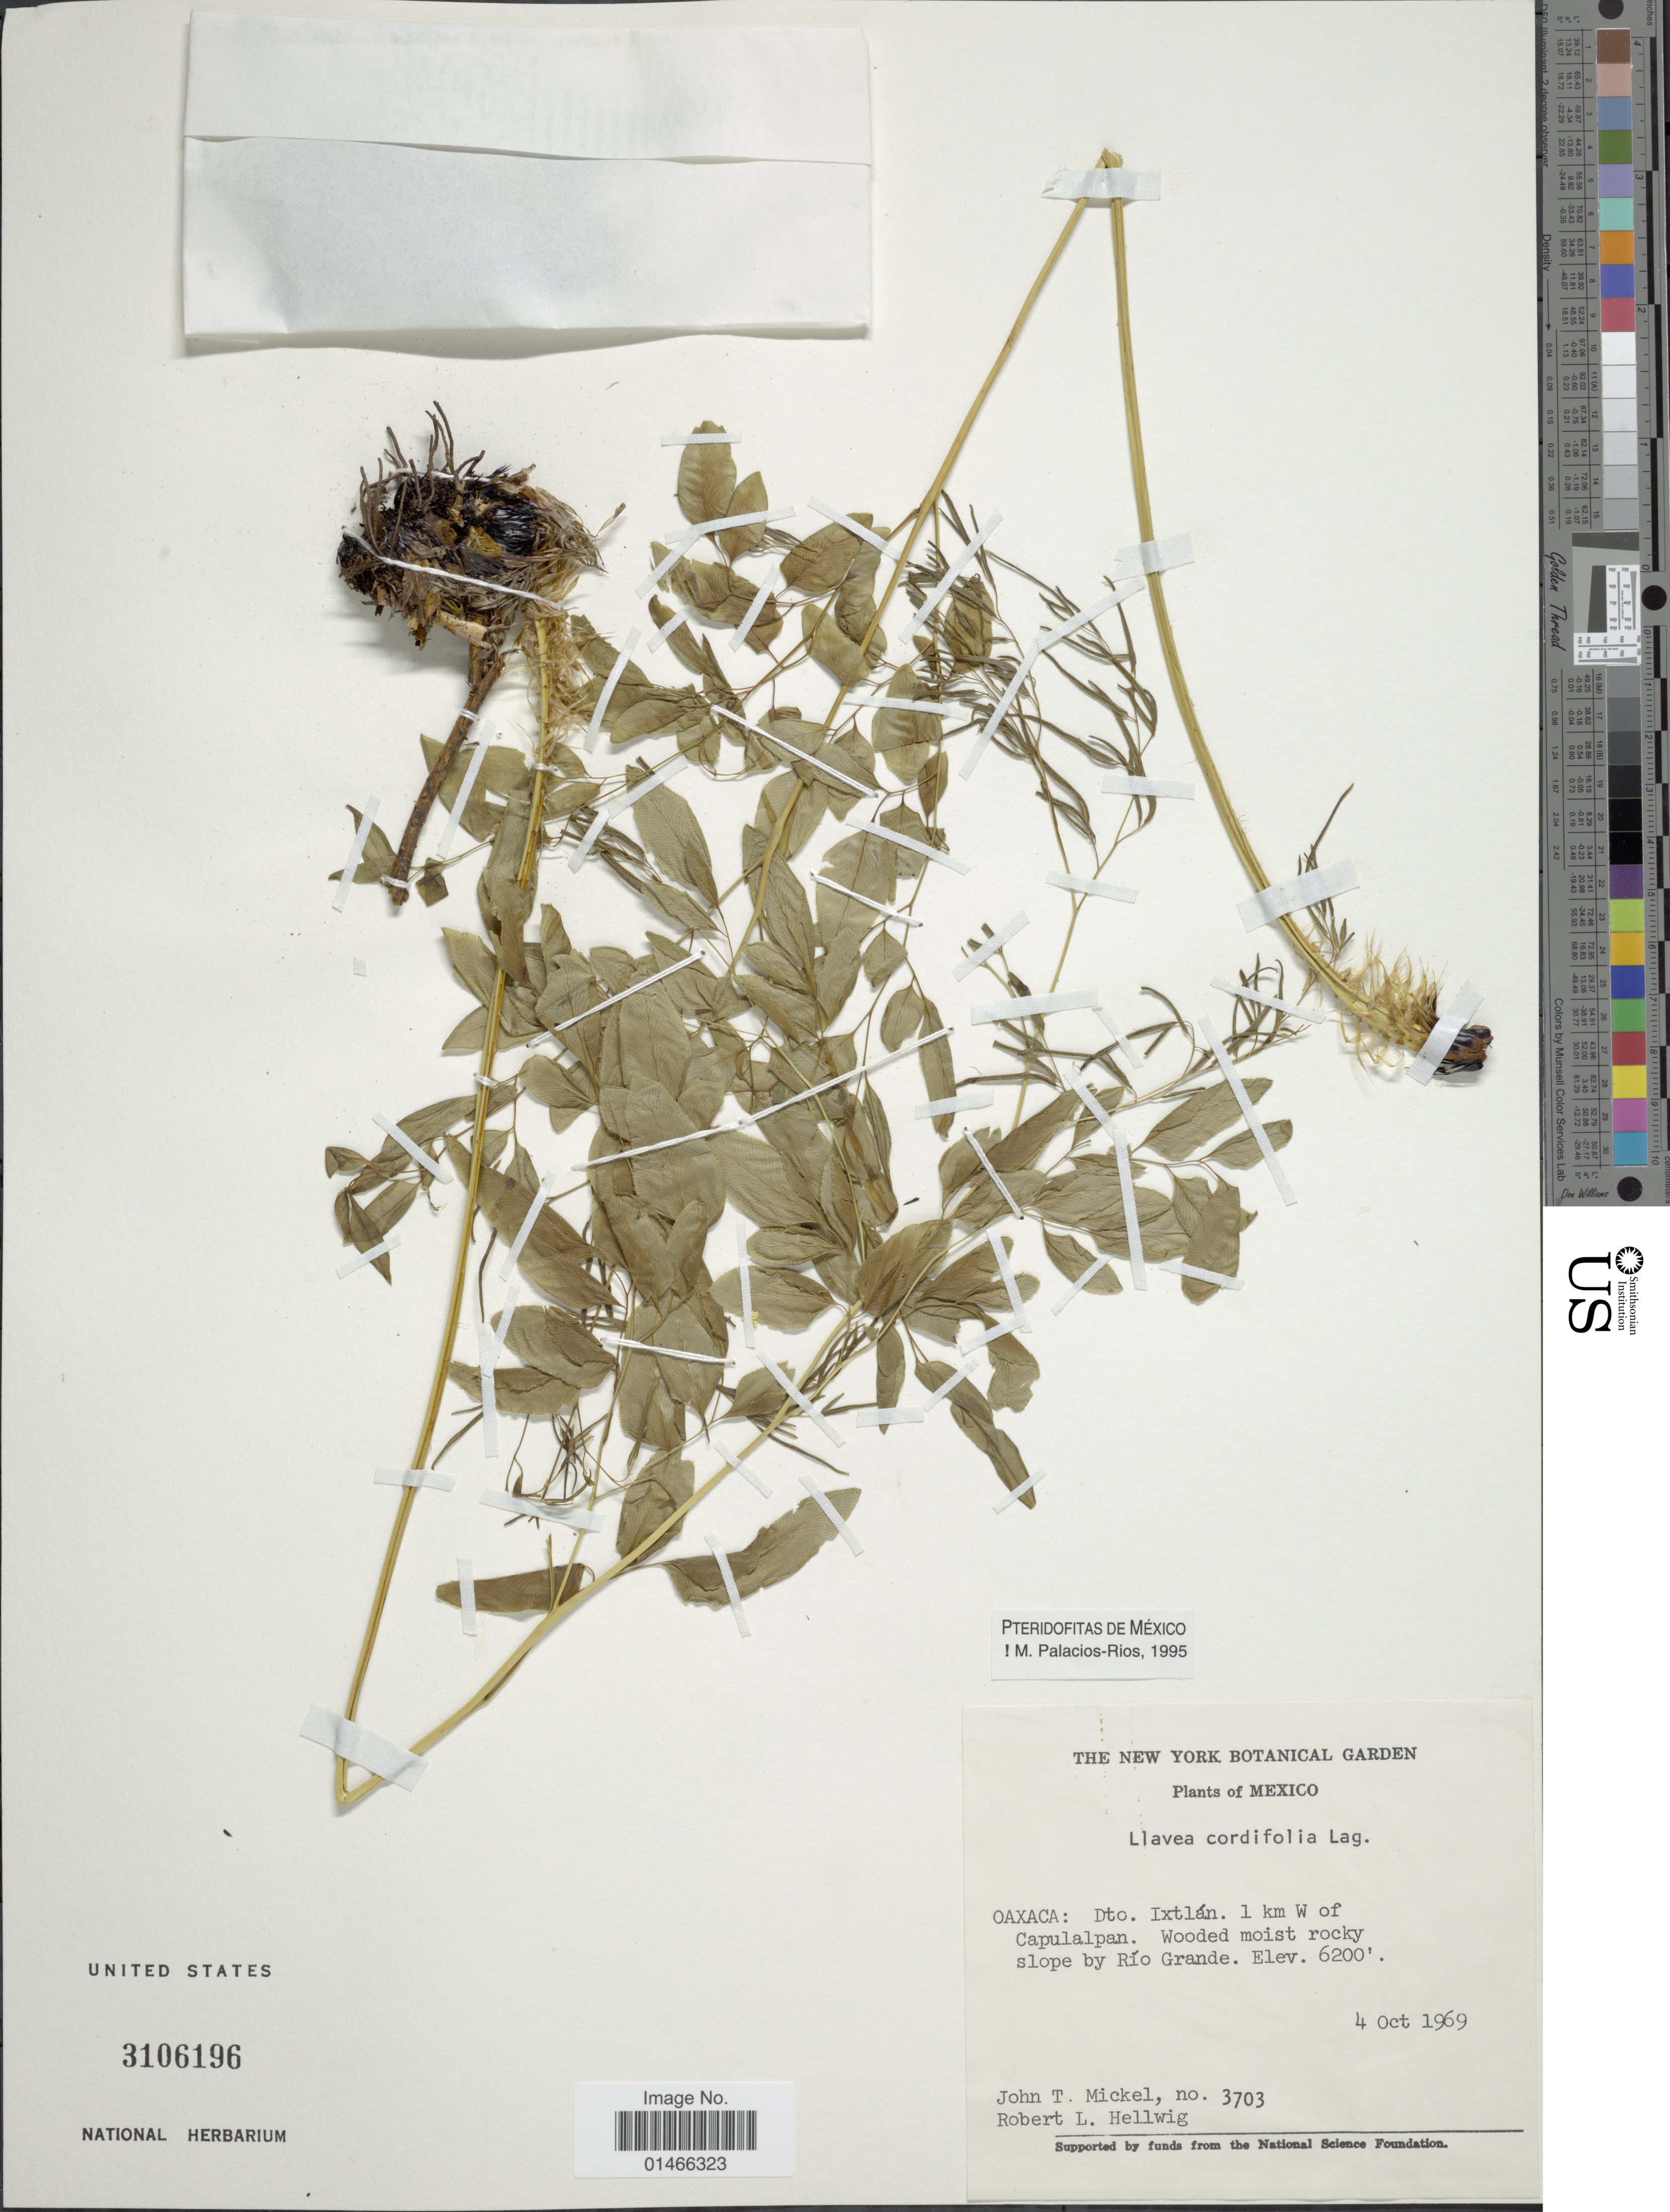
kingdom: Plantae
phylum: Tracheophyta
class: Polypodiopsida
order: Polypodiales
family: Pteridaceae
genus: Llavea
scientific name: Llavea cordifolia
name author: Lag.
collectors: J. T. Mickel & R. Hellwig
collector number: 3703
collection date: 1969-10-04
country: Mexico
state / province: Oaxaca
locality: Dto. Ixtlan. 1 km W of Capulalpan. Wooded moist rocky slope of Rio Grande.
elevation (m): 1890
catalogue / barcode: US 3106196